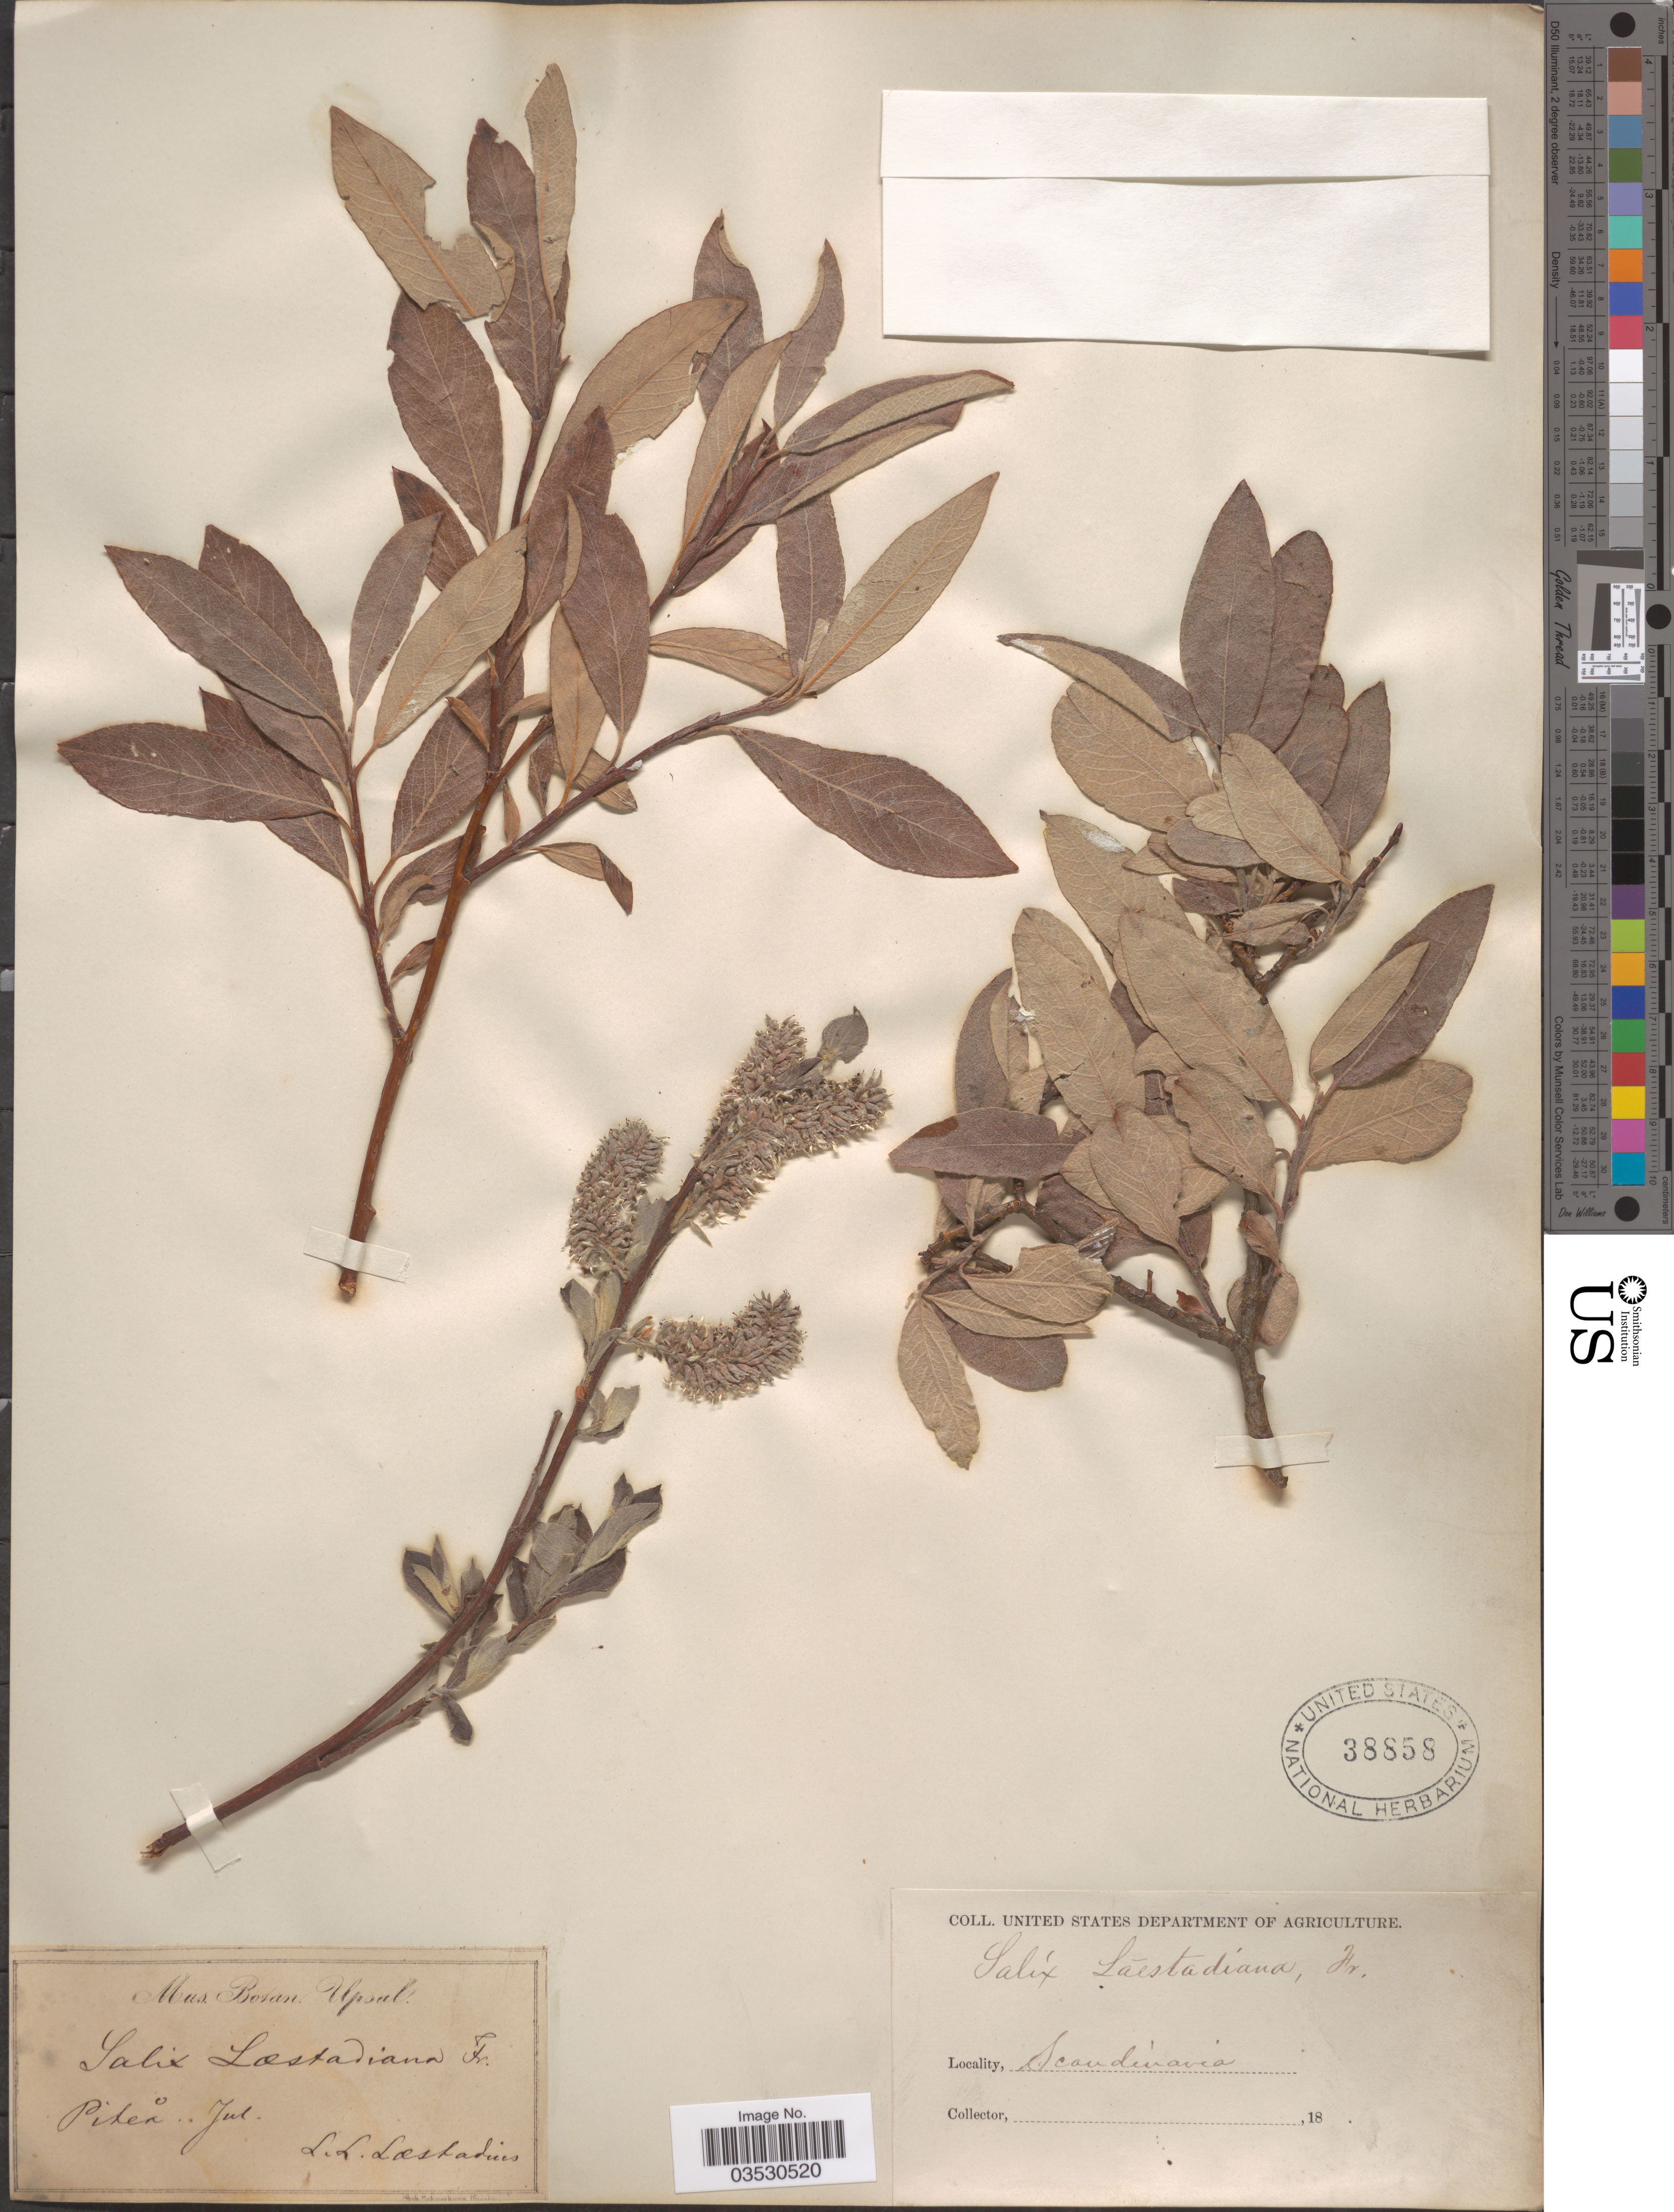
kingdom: Plantae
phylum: Tracheophyta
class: Magnoliopsida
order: Malpighiales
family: Salicaceae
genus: Salix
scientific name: Salix laestadiana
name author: Hartm.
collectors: L. L. Laestadius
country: Sweden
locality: Scandinavia, Piteå.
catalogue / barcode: US 38858